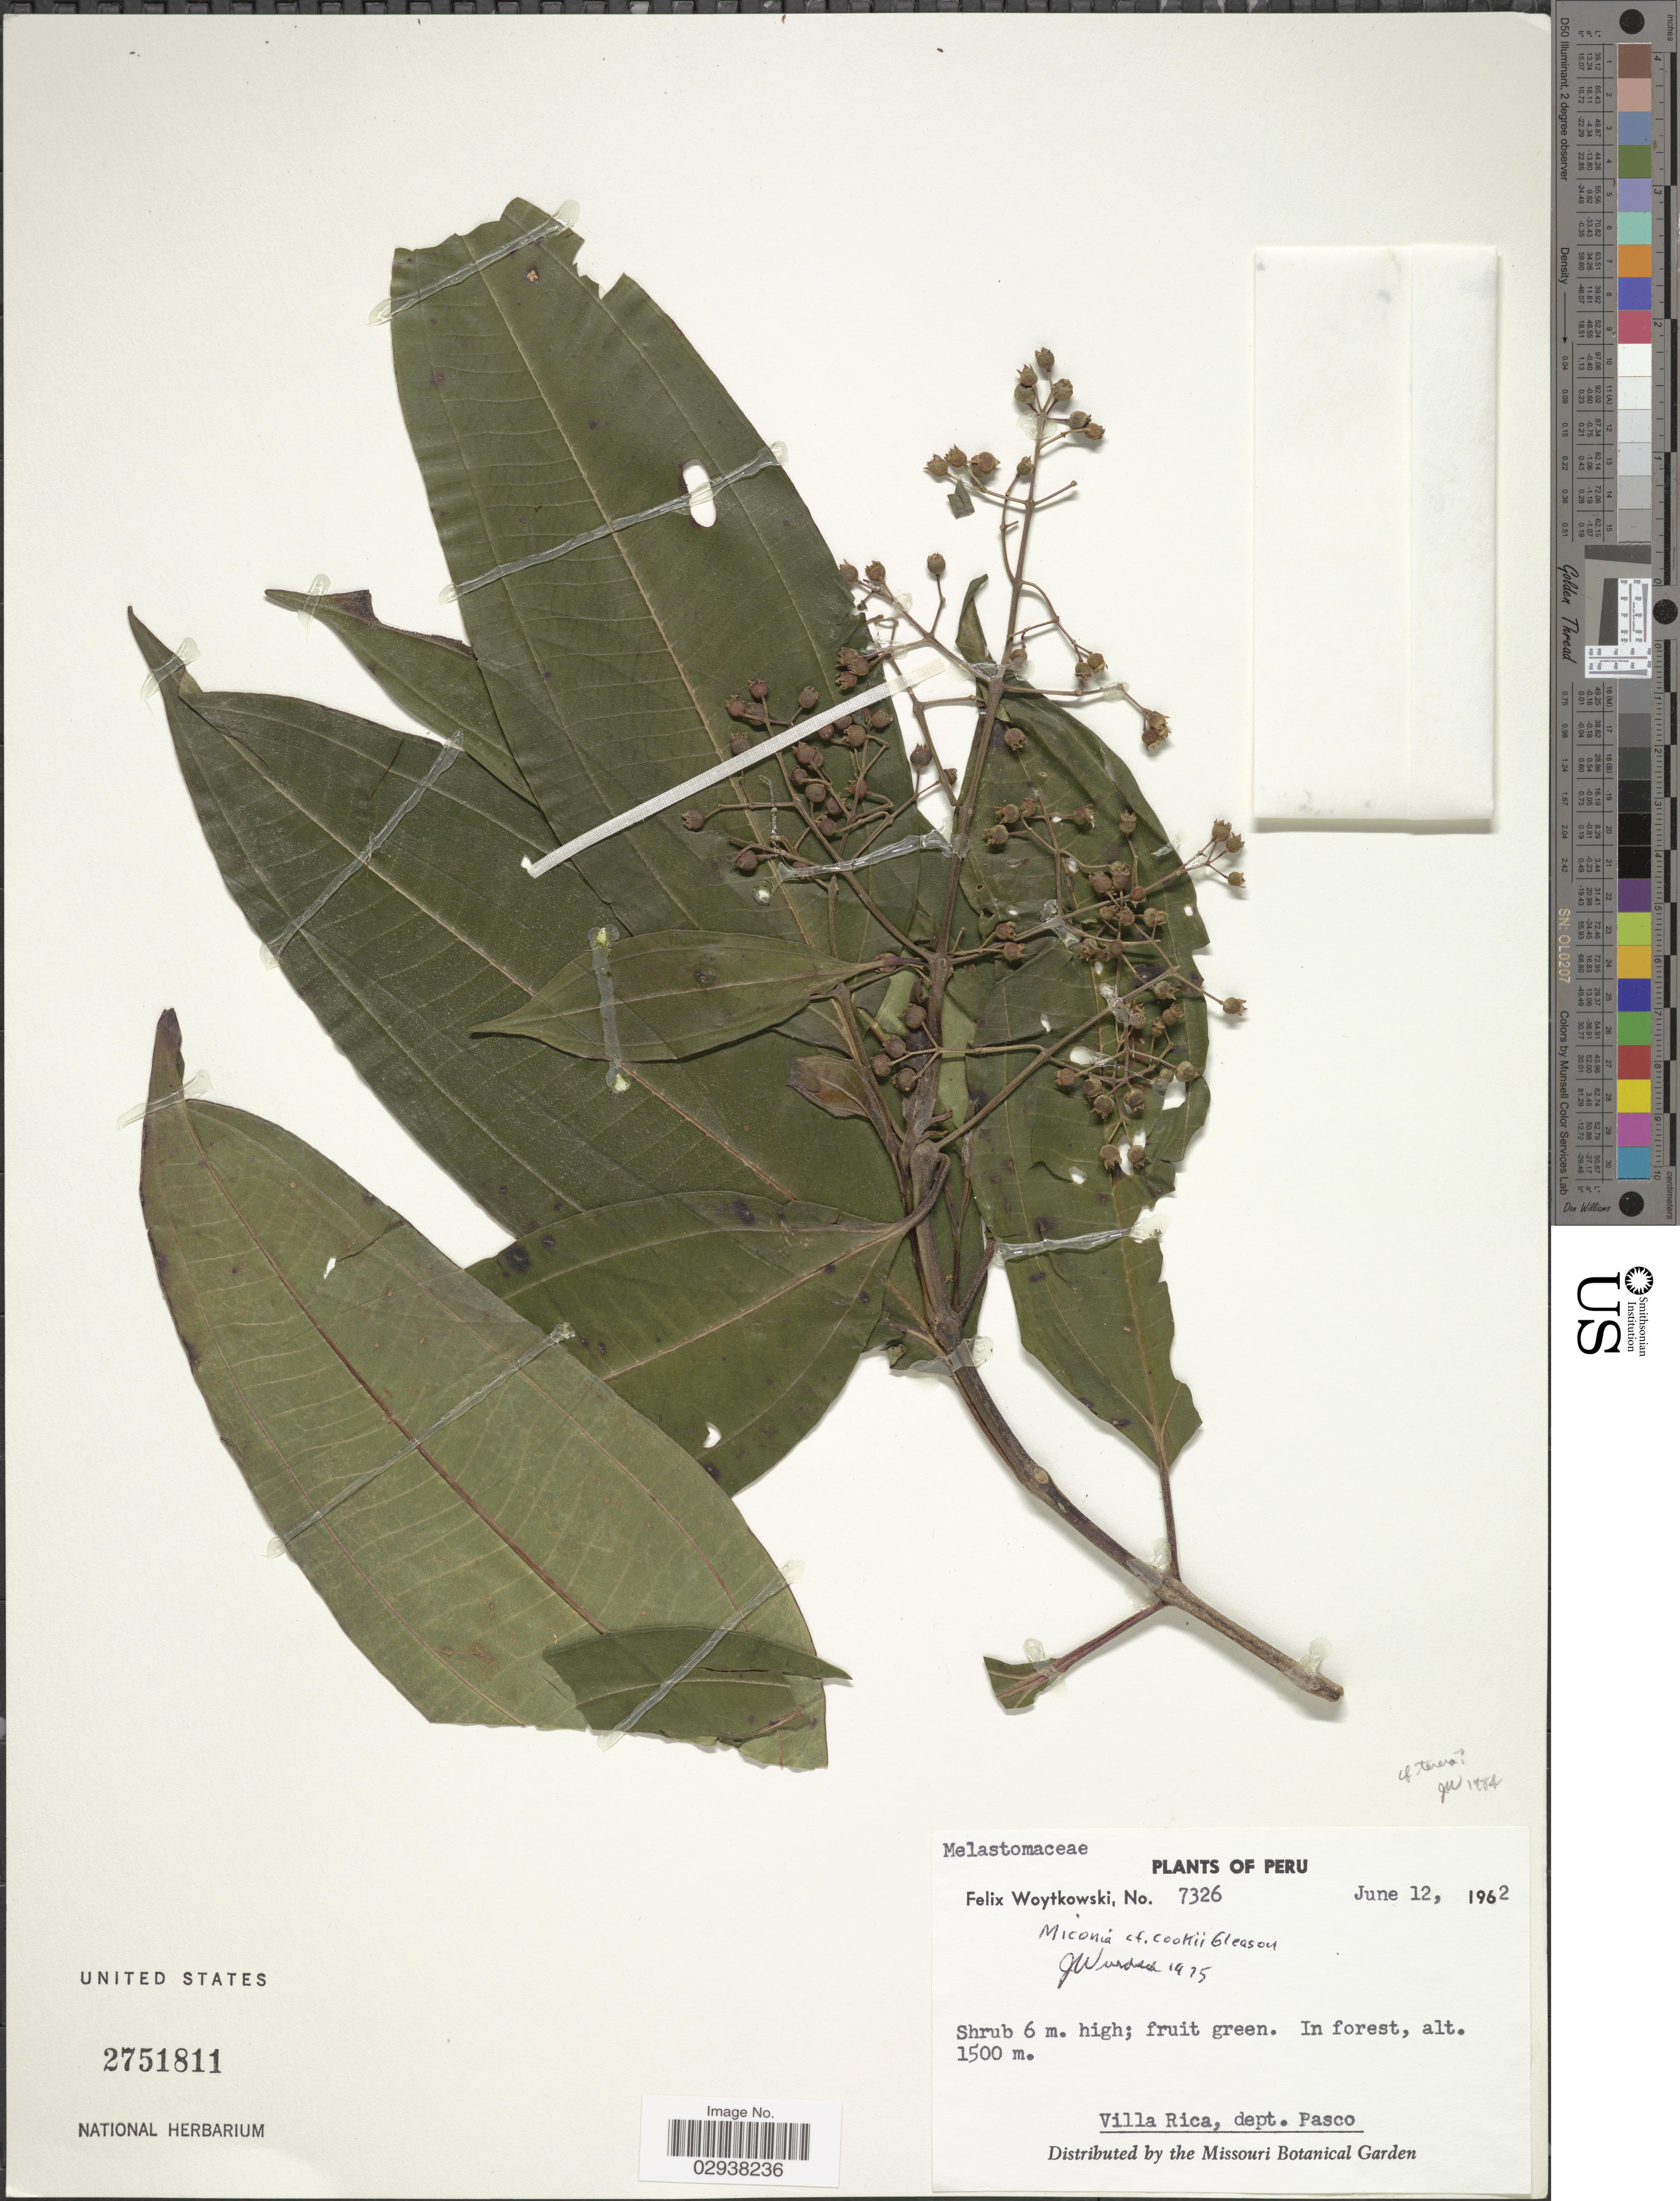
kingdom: Plantae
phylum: Tracheophyta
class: Magnoliopsida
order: Myrtales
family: Melastomataceae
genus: Miconia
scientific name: Miconia cookii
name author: Gleason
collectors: F. Woytkowski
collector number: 7326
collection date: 1962-06-12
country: Peru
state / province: Pasco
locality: Villa Rica, dept. Pasco.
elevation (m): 1500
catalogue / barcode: US 2751811